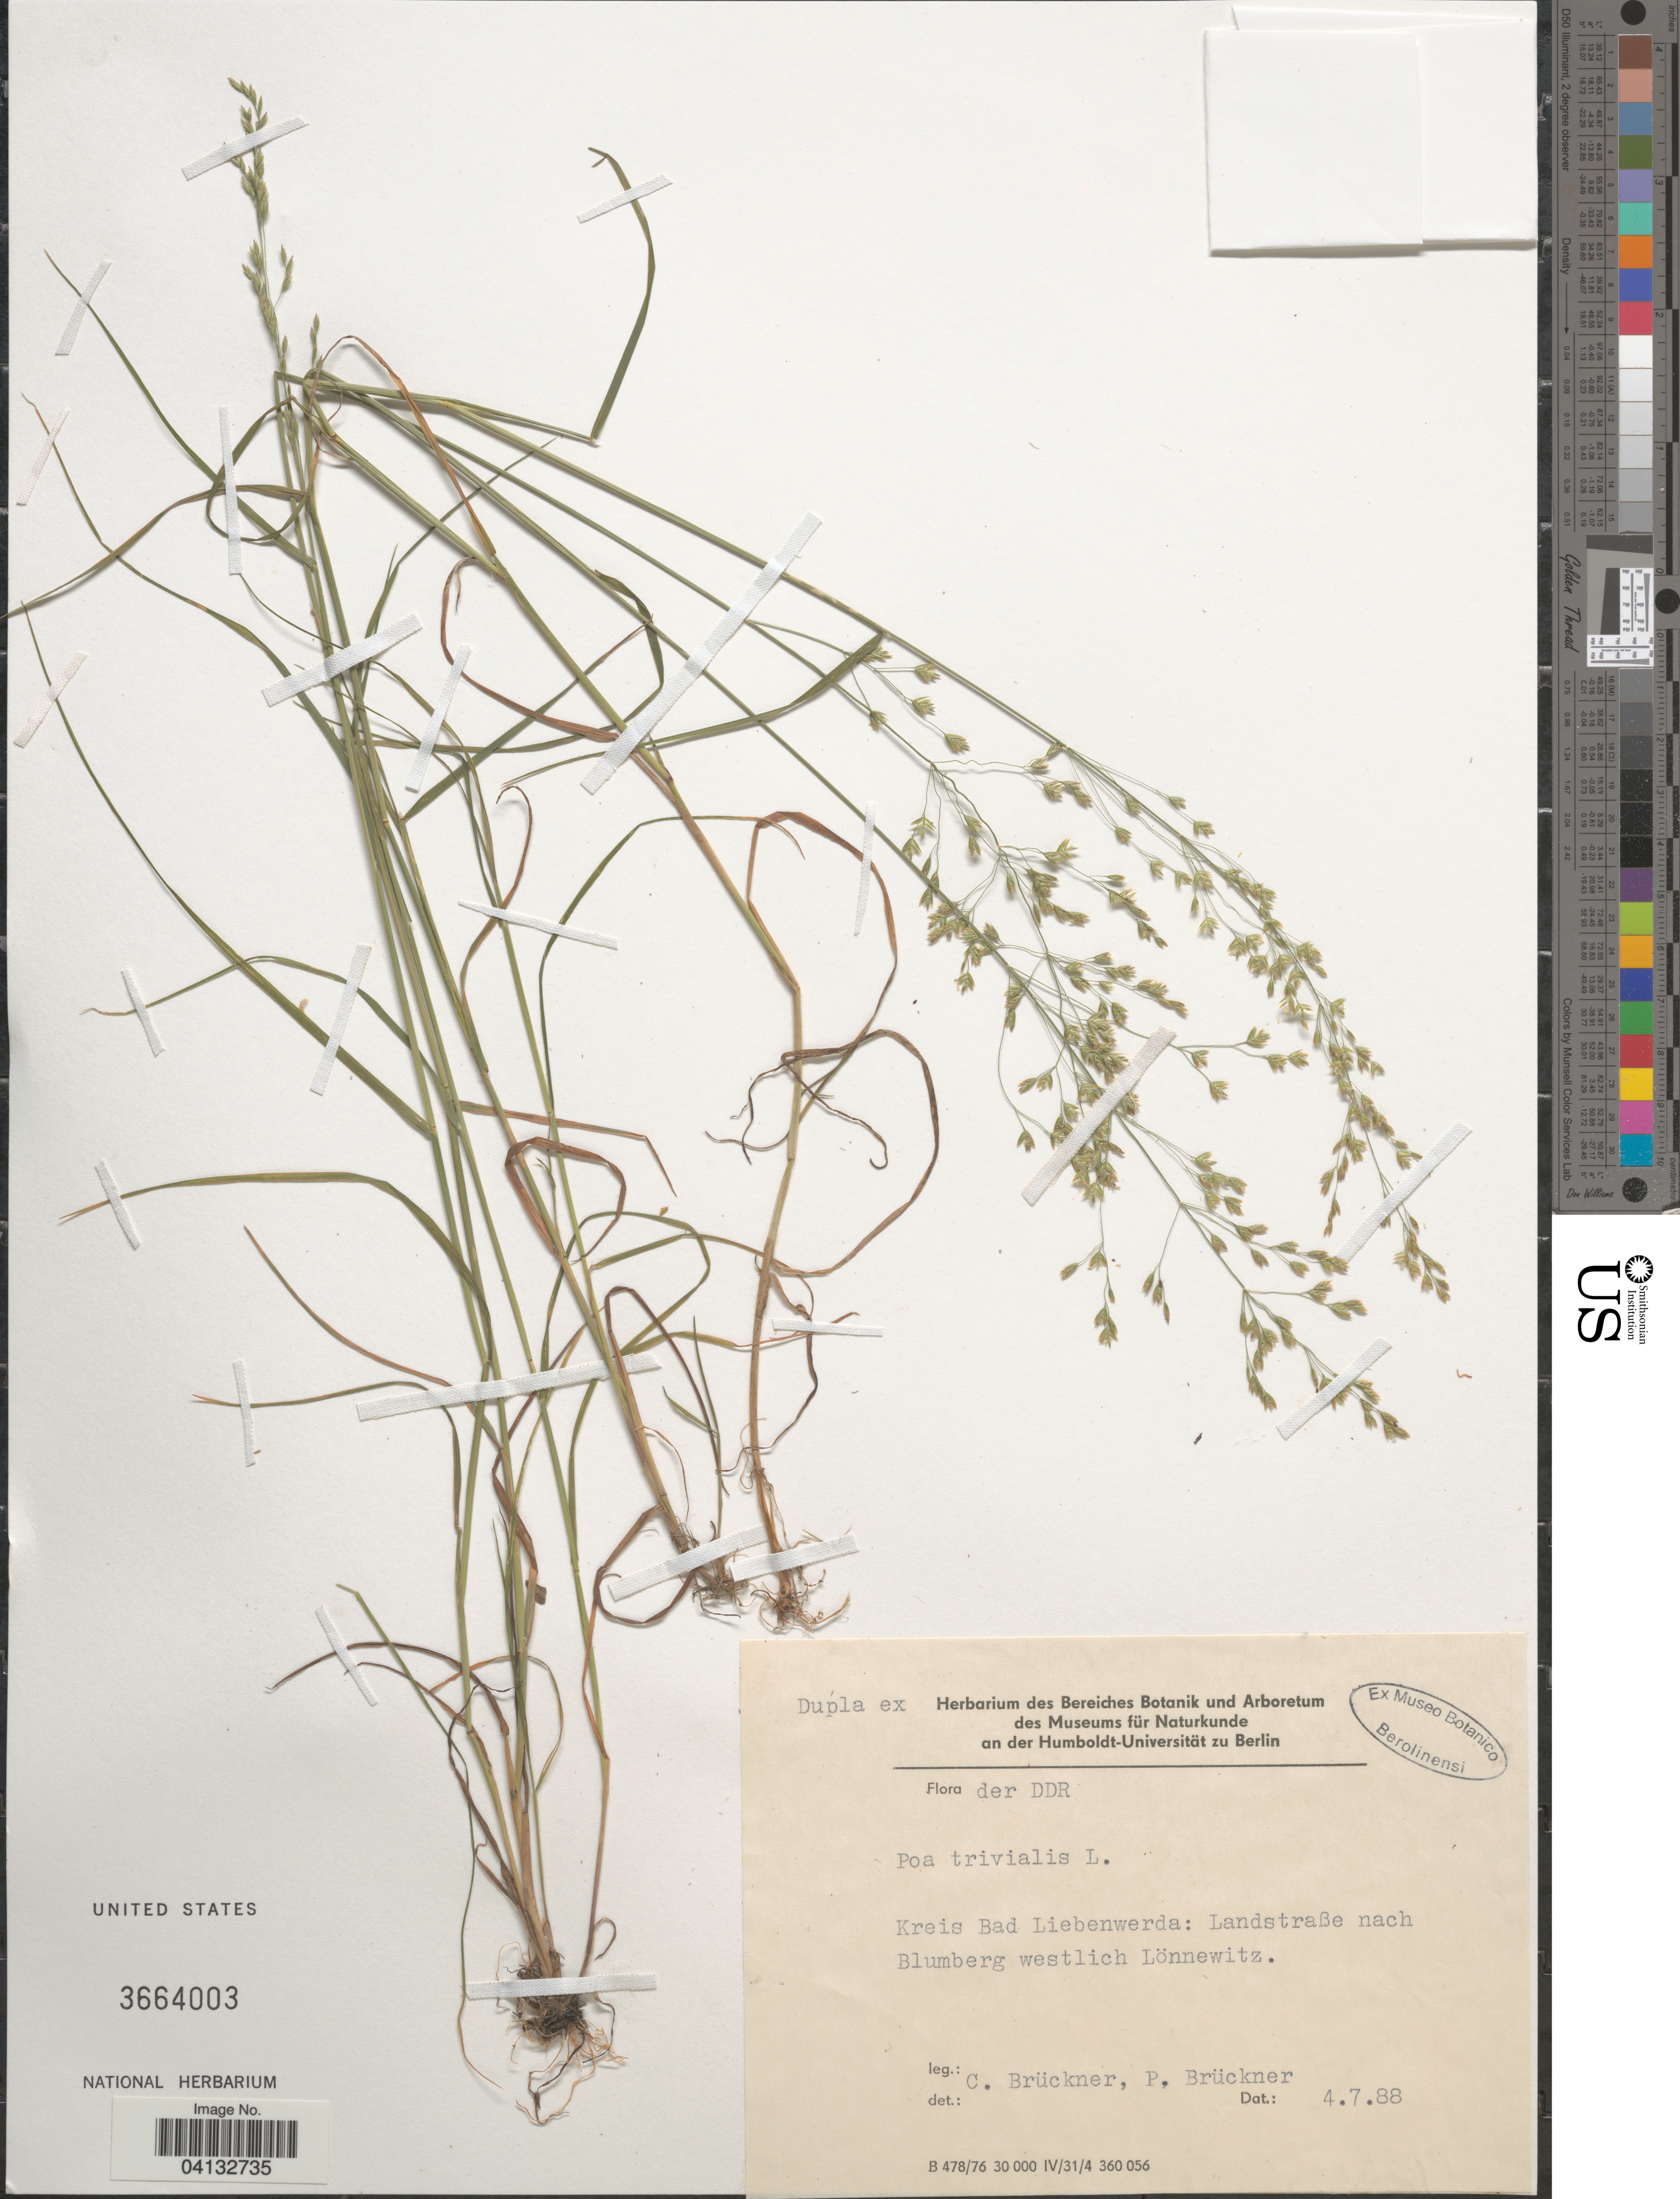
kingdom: Plantae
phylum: Tracheophyta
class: Liliopsida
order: Poales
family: Poaceae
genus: Poa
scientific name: Poa trivialis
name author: L.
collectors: C. Brückner & P. Brückner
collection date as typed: Transcribed d/m/y: 4/7/88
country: Germany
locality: DDR. Kreis Bad Liebenwerda: Landstraße nach Blumberg westlicht Lönnewitz.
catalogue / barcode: US 3664003